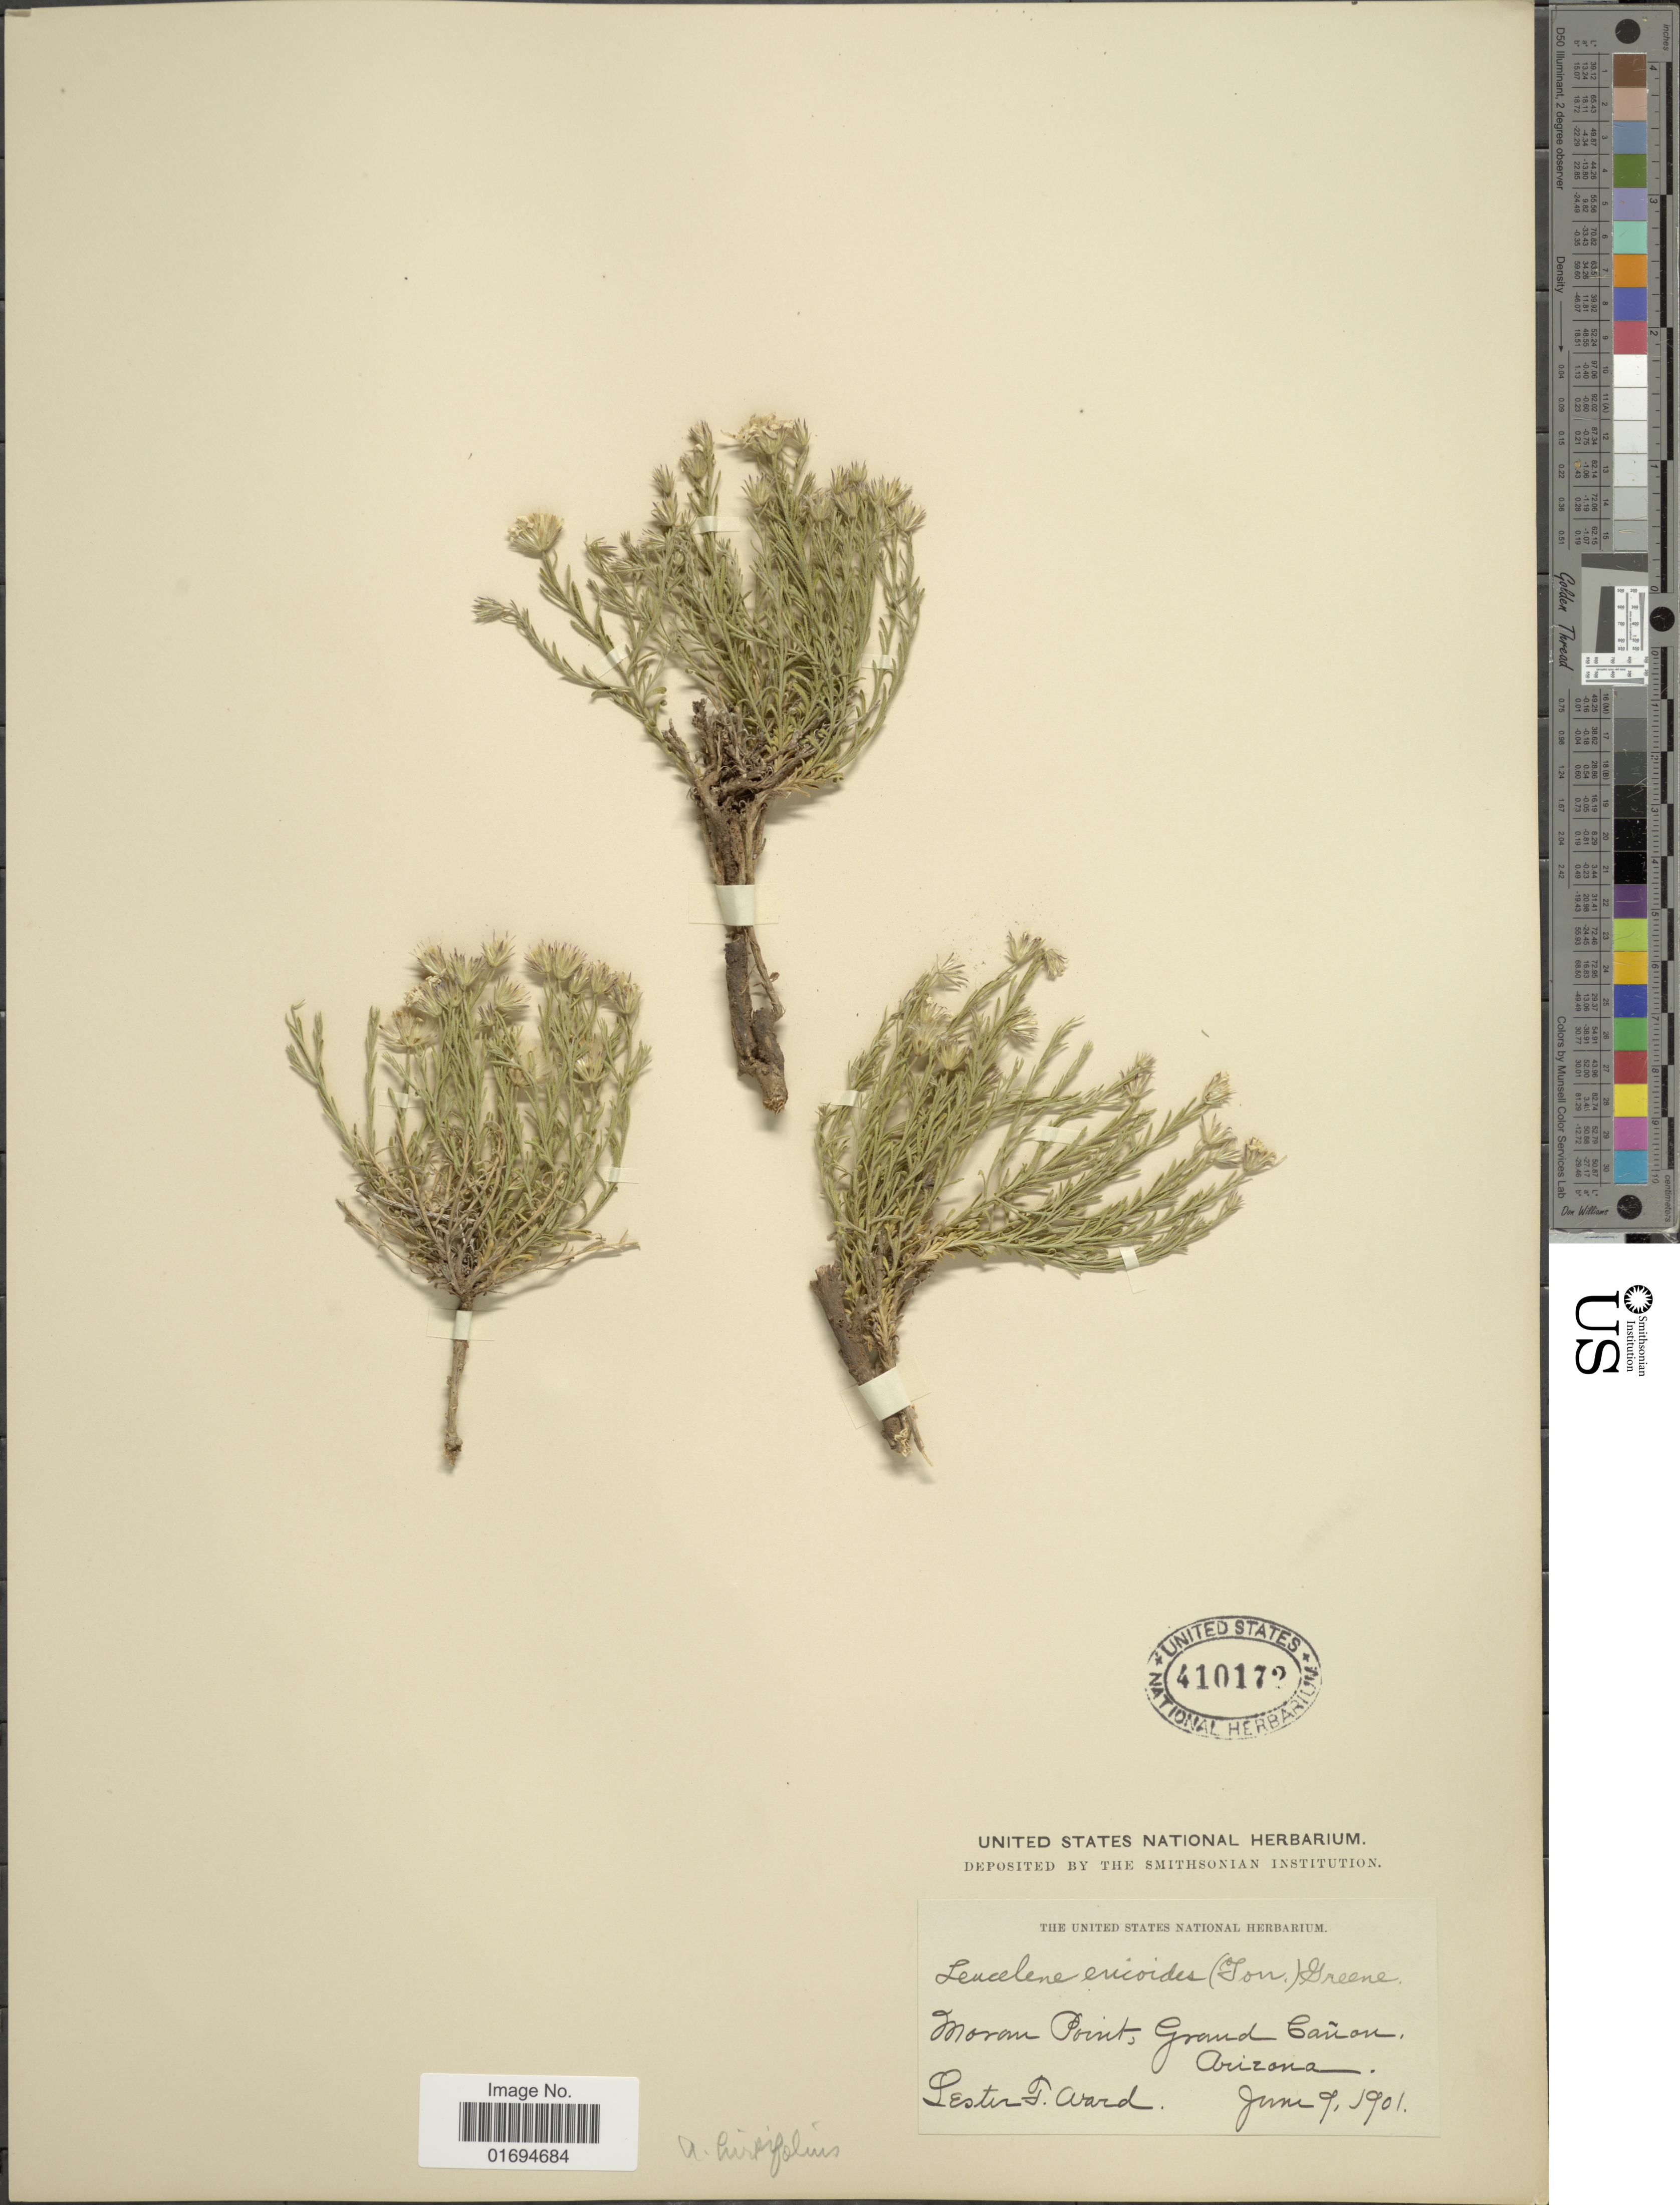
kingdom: Plantae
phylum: Tracheophyta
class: Magnoliopsida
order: Asterales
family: Asteraceae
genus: Chaetopappa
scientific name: Chaetopappa ericoides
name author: (Torr.) G.L. Nesom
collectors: L. F. Ward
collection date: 1901-06-09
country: United States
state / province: Arizona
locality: Moran Point, Grand Canon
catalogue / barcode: US 410172